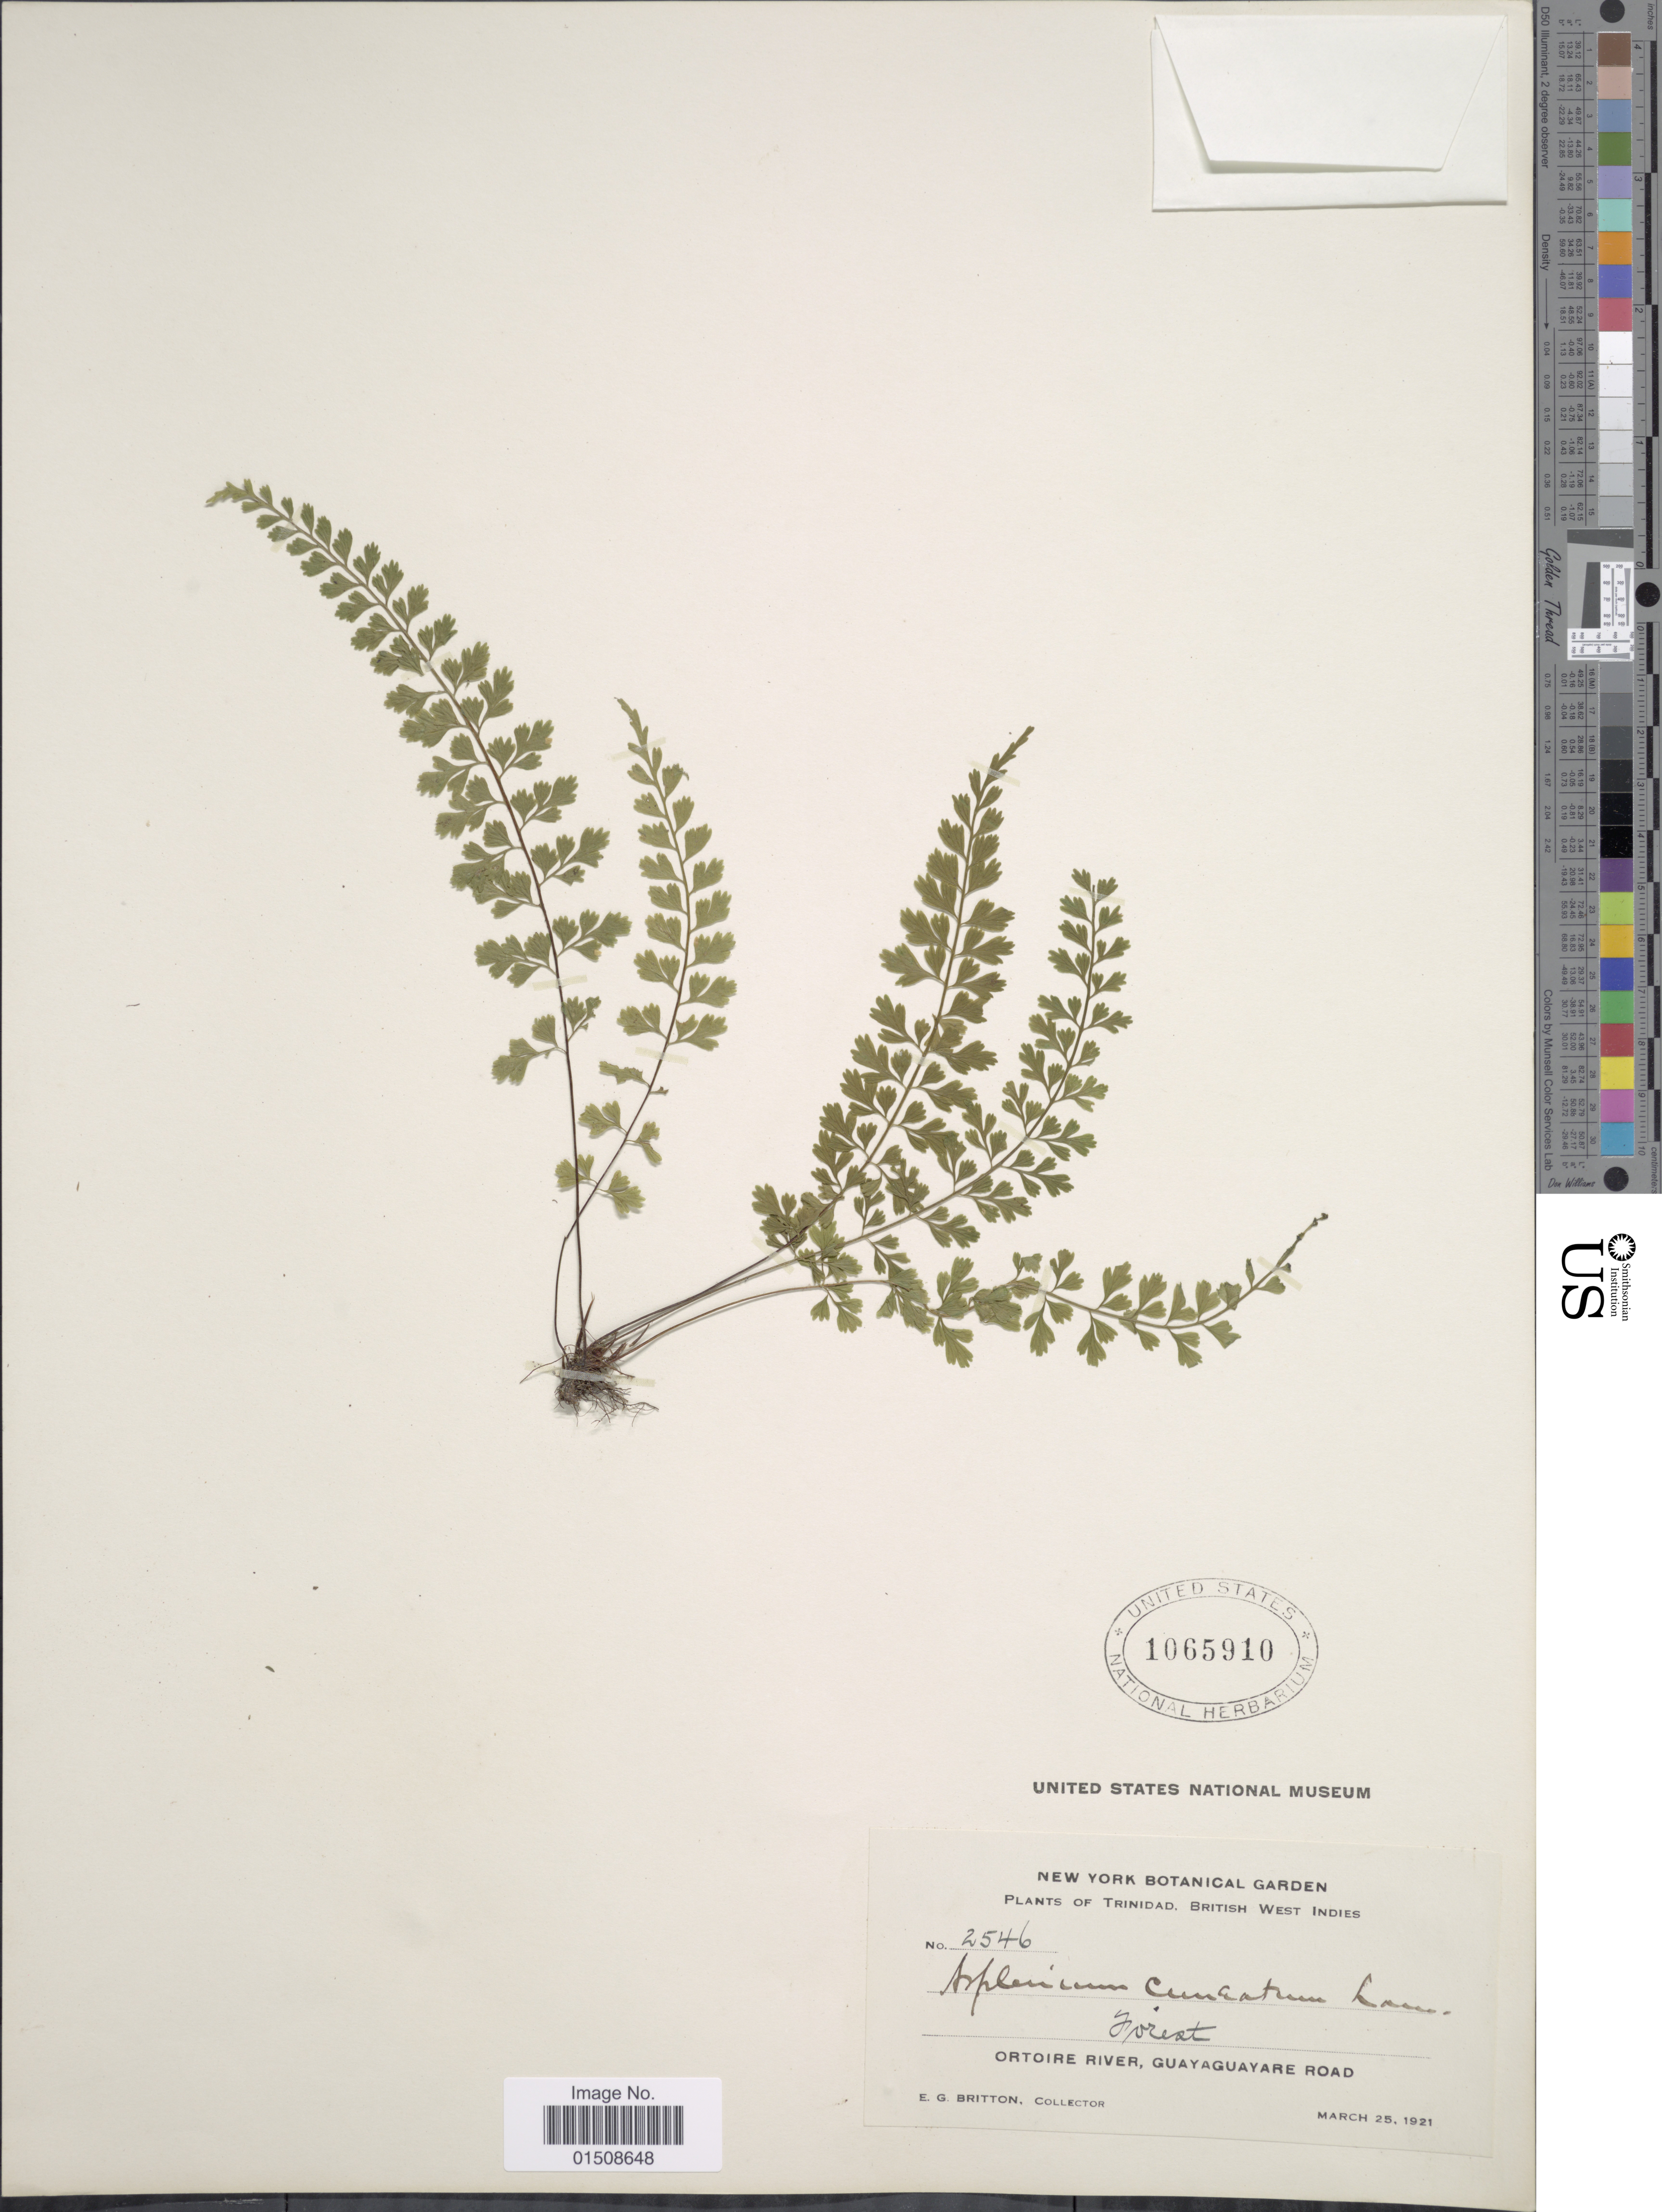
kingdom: Plantae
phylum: Tracheophyta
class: Polypodiopsida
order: Polypodiales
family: Aspleniaceae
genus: Asplenium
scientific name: Asplenium cuneatum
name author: Lam.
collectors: E. G. Britton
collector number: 2546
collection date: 1921-03-25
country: Trinidad and Tobago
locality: Trinidad, British West Indies, Ortoire River, Guayaguayare Road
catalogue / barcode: US 1065910